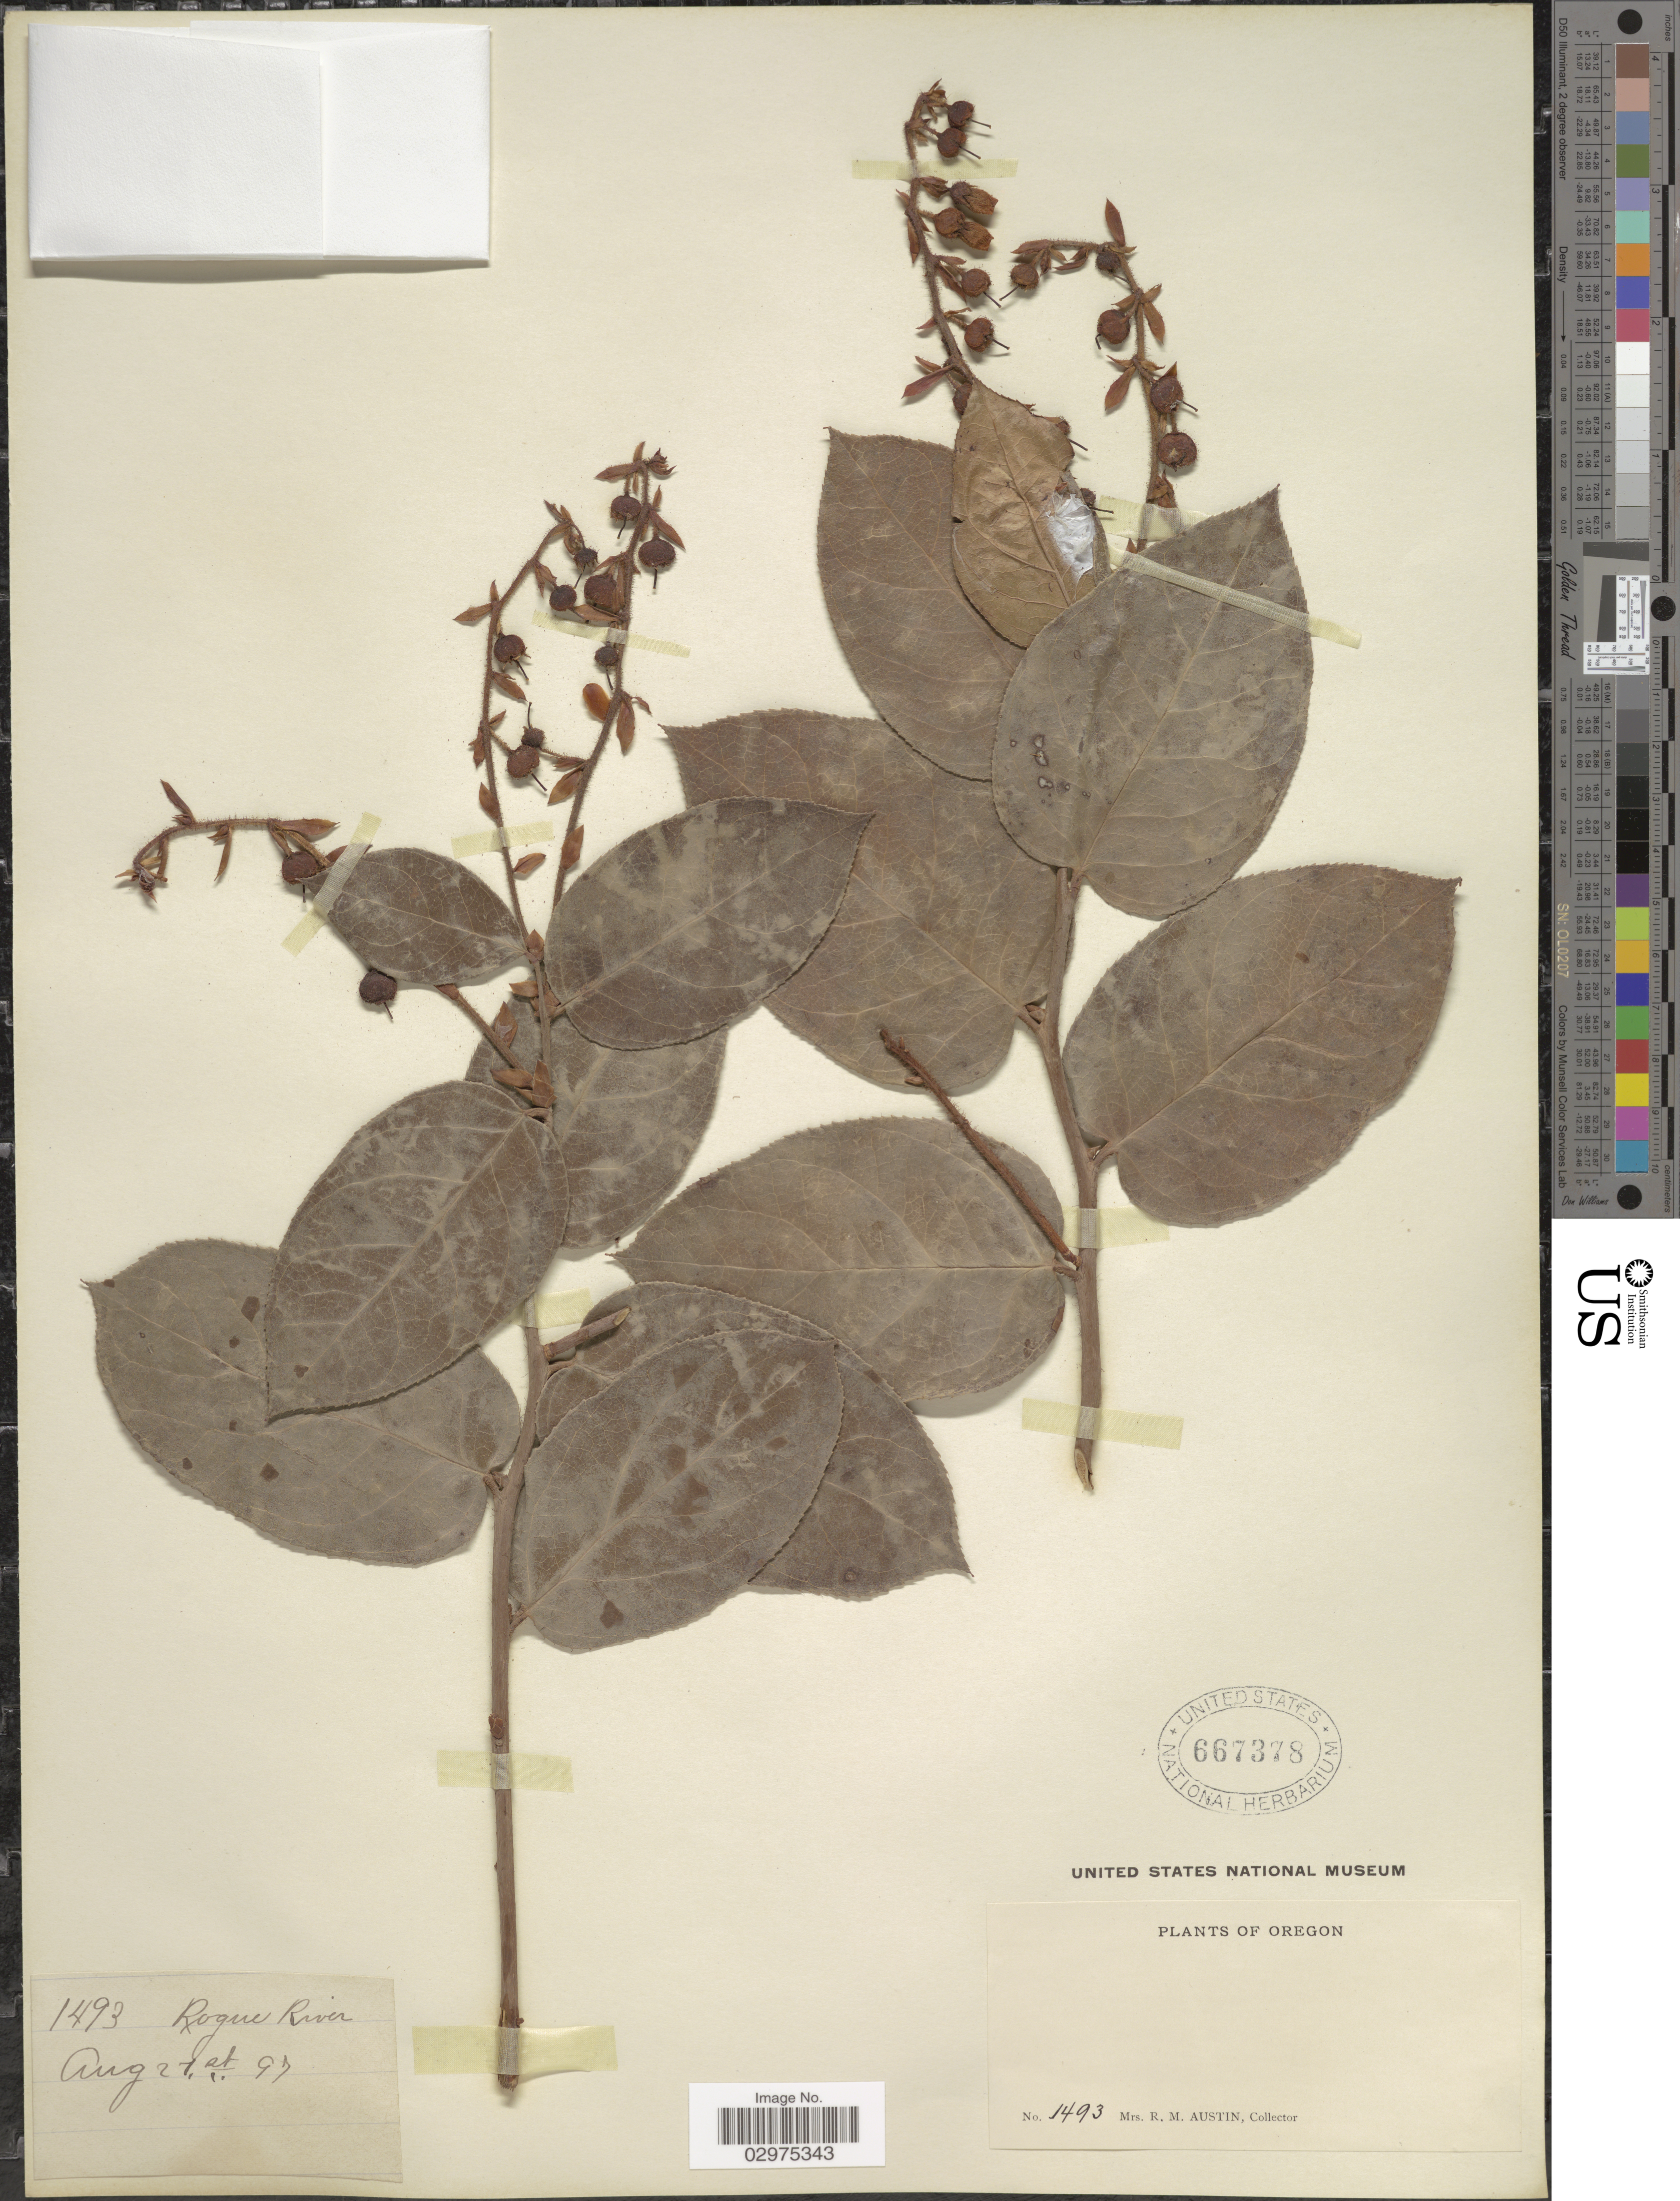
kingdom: Plantae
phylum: Tracheophyta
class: Magnoliopsida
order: Ericales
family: Ericaceae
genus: Gaultheria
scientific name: Gaultheria shallon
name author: Pursh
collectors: R. Austin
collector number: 1493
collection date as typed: Transcribed d/m/y: 27/8/97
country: United States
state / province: Oregon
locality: Rogue River.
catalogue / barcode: US 667378